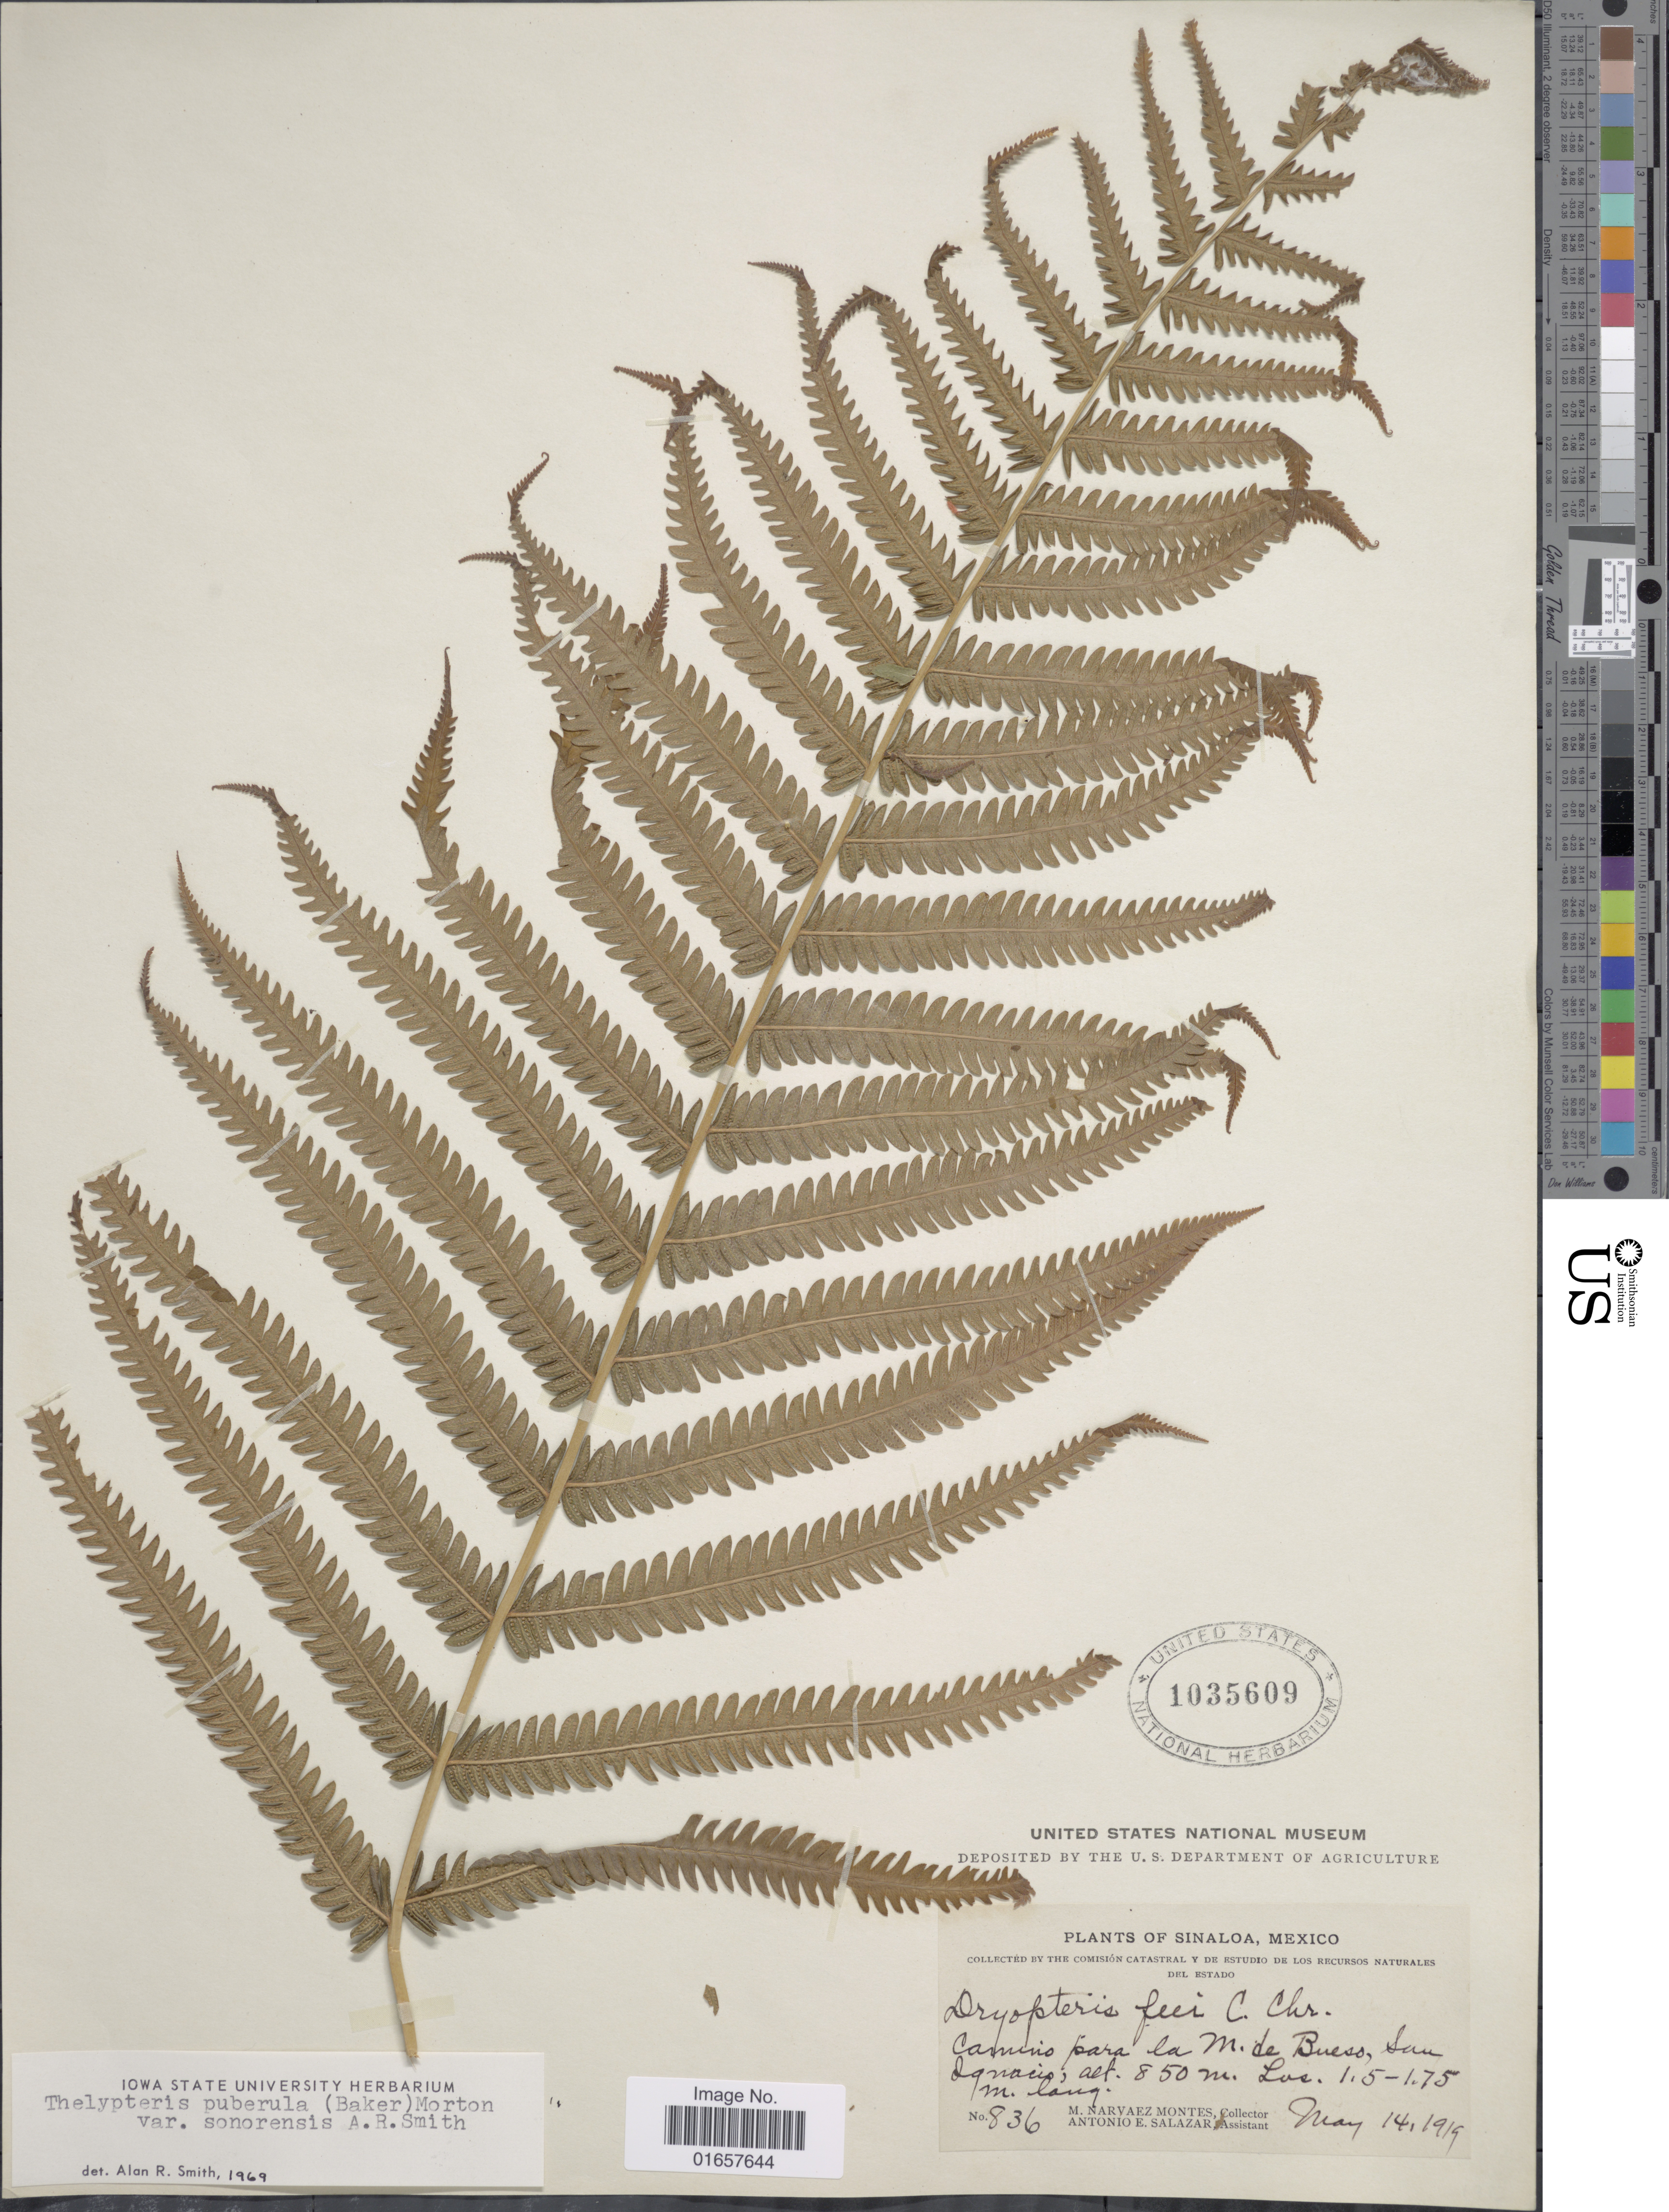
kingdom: Plantae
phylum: Tracheophyta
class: Polypodiopsida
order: Polypodiales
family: Thelypteridaceae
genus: Christella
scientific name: Christella puberula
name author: (Baker) Á. Löve & D. Löve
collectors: M. Navarez Montes & A. E. Salazar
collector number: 836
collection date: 1919-05-14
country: Mexico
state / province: Sinaloa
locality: Mexico, Sinaloa, Camino para la M. de Bueso, San Ignacio.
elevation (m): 850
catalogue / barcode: US 1035609